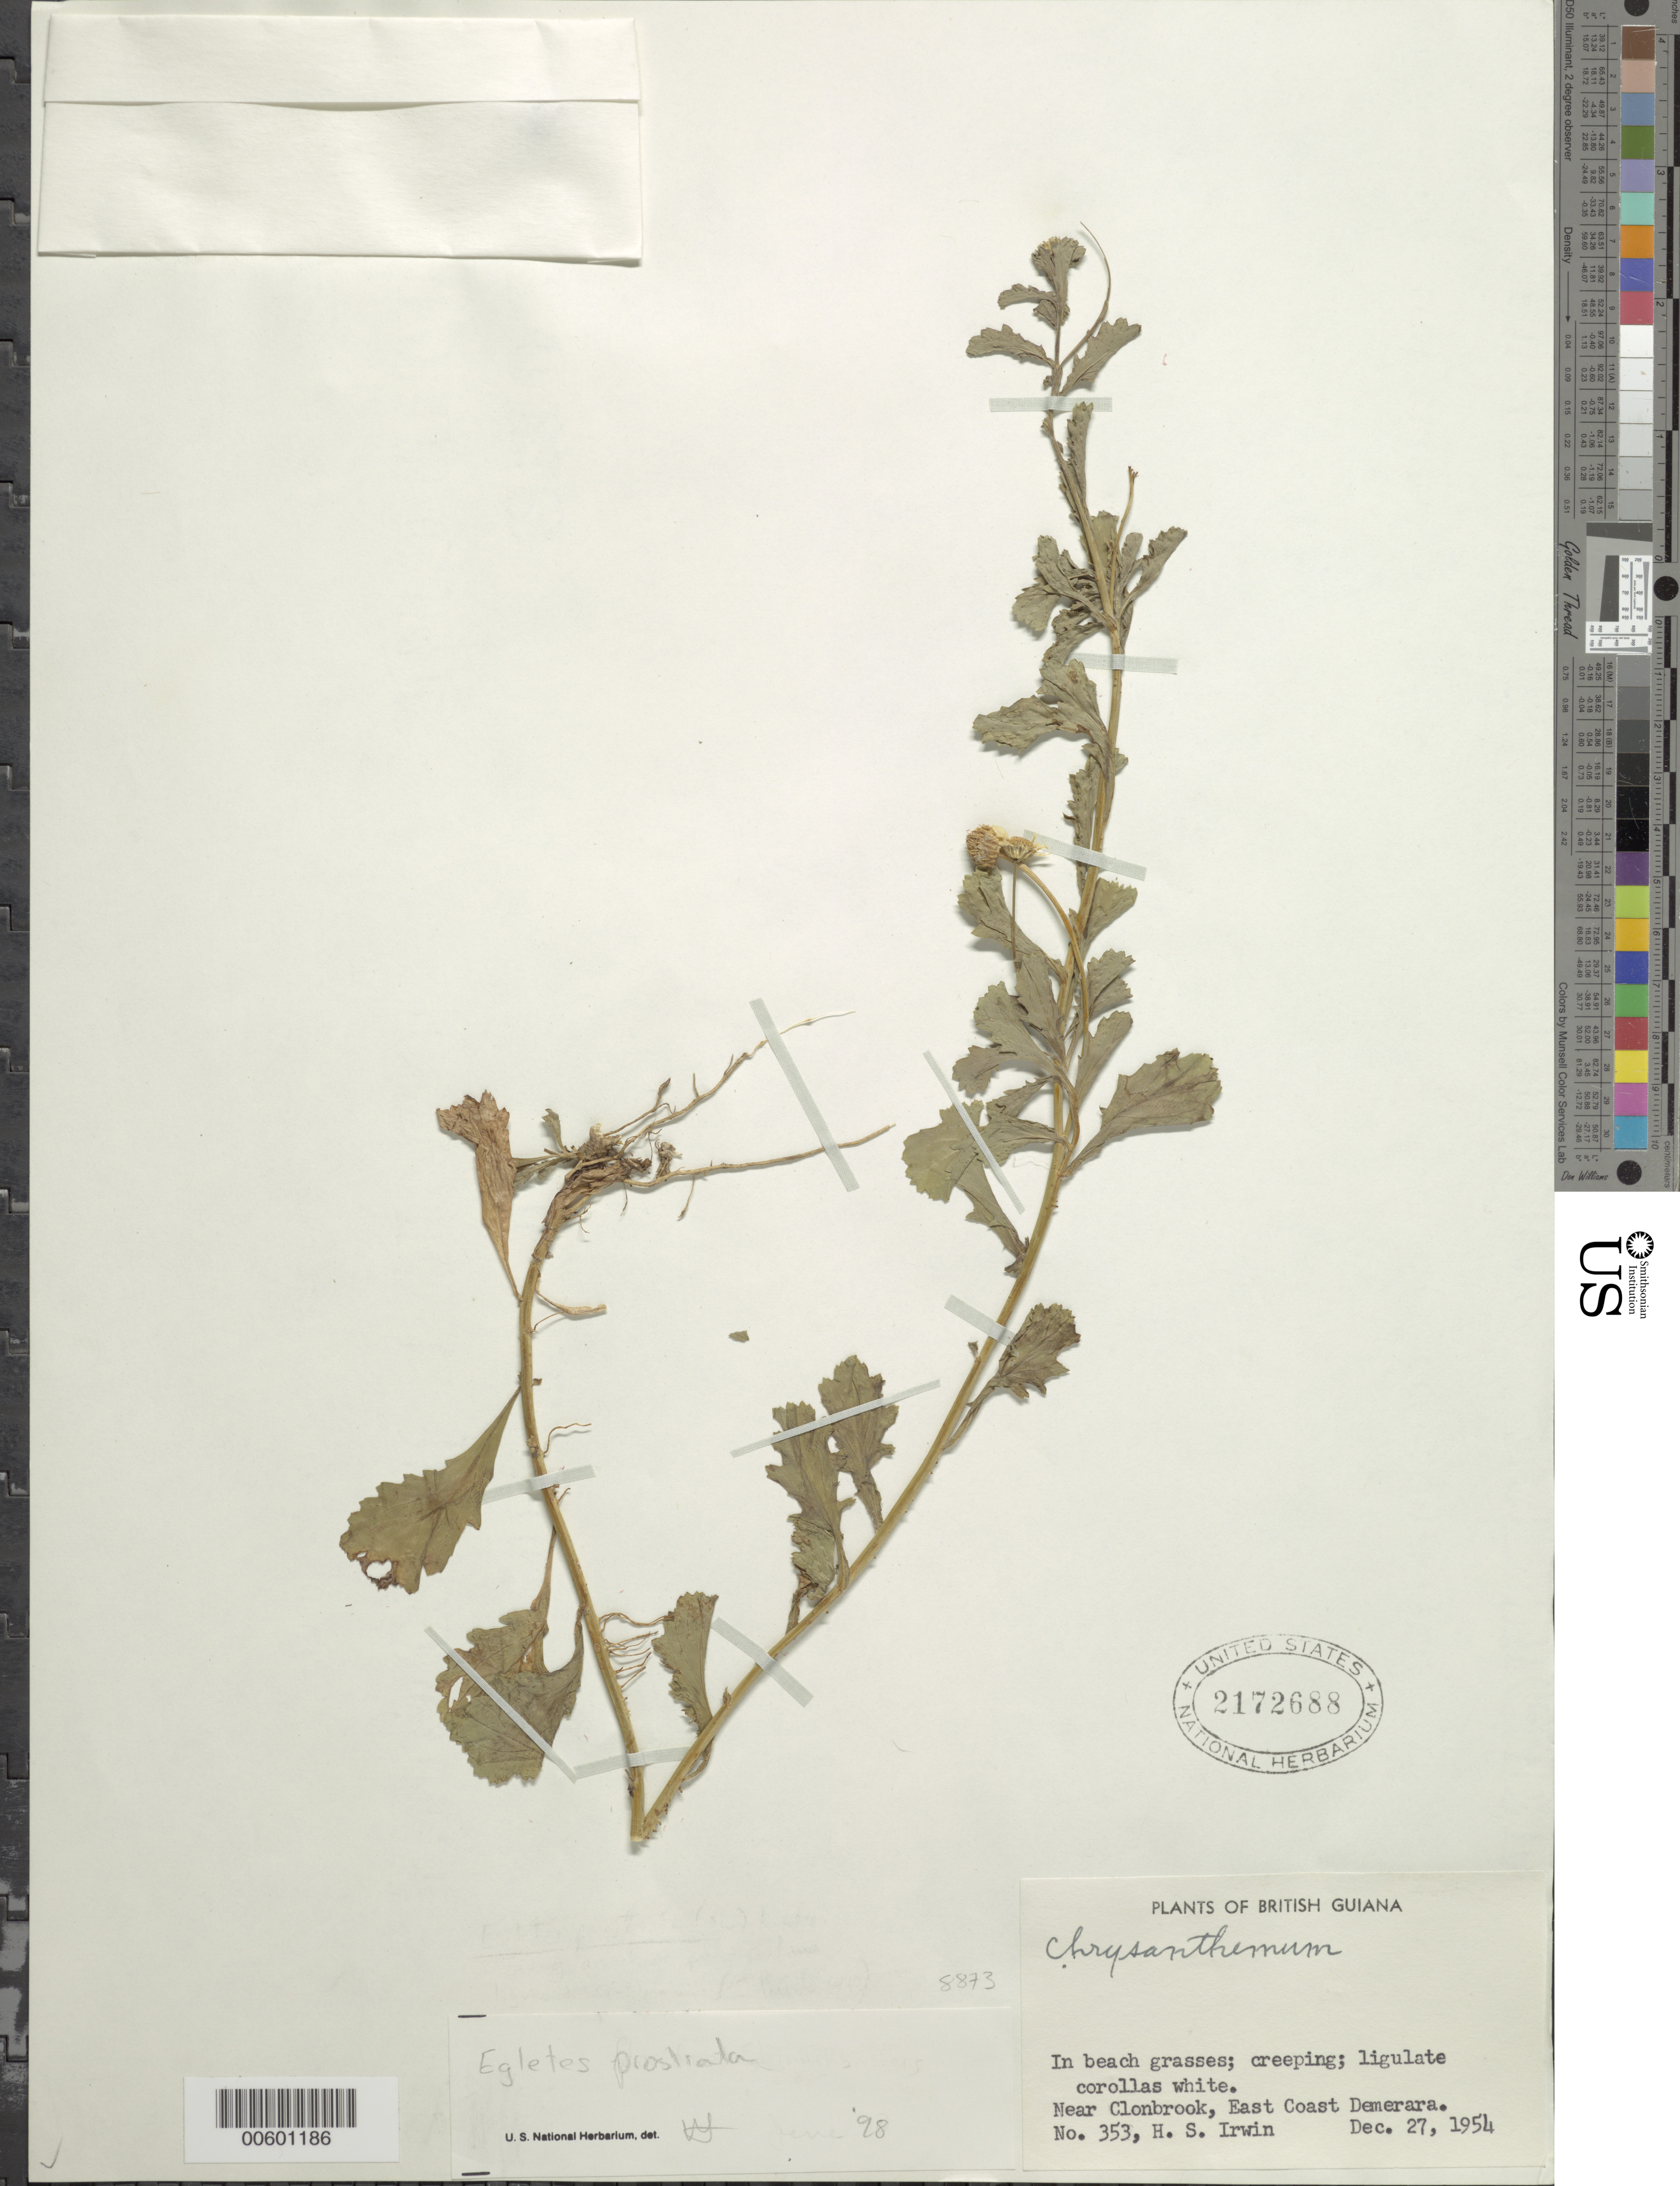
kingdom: Plantae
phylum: Tracheophyta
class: Magnoliopsida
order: Asterales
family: Asteraceae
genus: Egletes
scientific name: Egletes florida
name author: Shinners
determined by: Funk, Vicki A., (BOT), Smithsonian Institution - National Museum of Natural History (UNITED STATES)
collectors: H. Irwin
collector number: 353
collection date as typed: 27-Dec-54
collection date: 1954-12-27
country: Guyana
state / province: Demerara-Mahaica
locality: East Coast Demerara, near Clonbrook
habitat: In beach grasses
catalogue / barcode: US 2172688